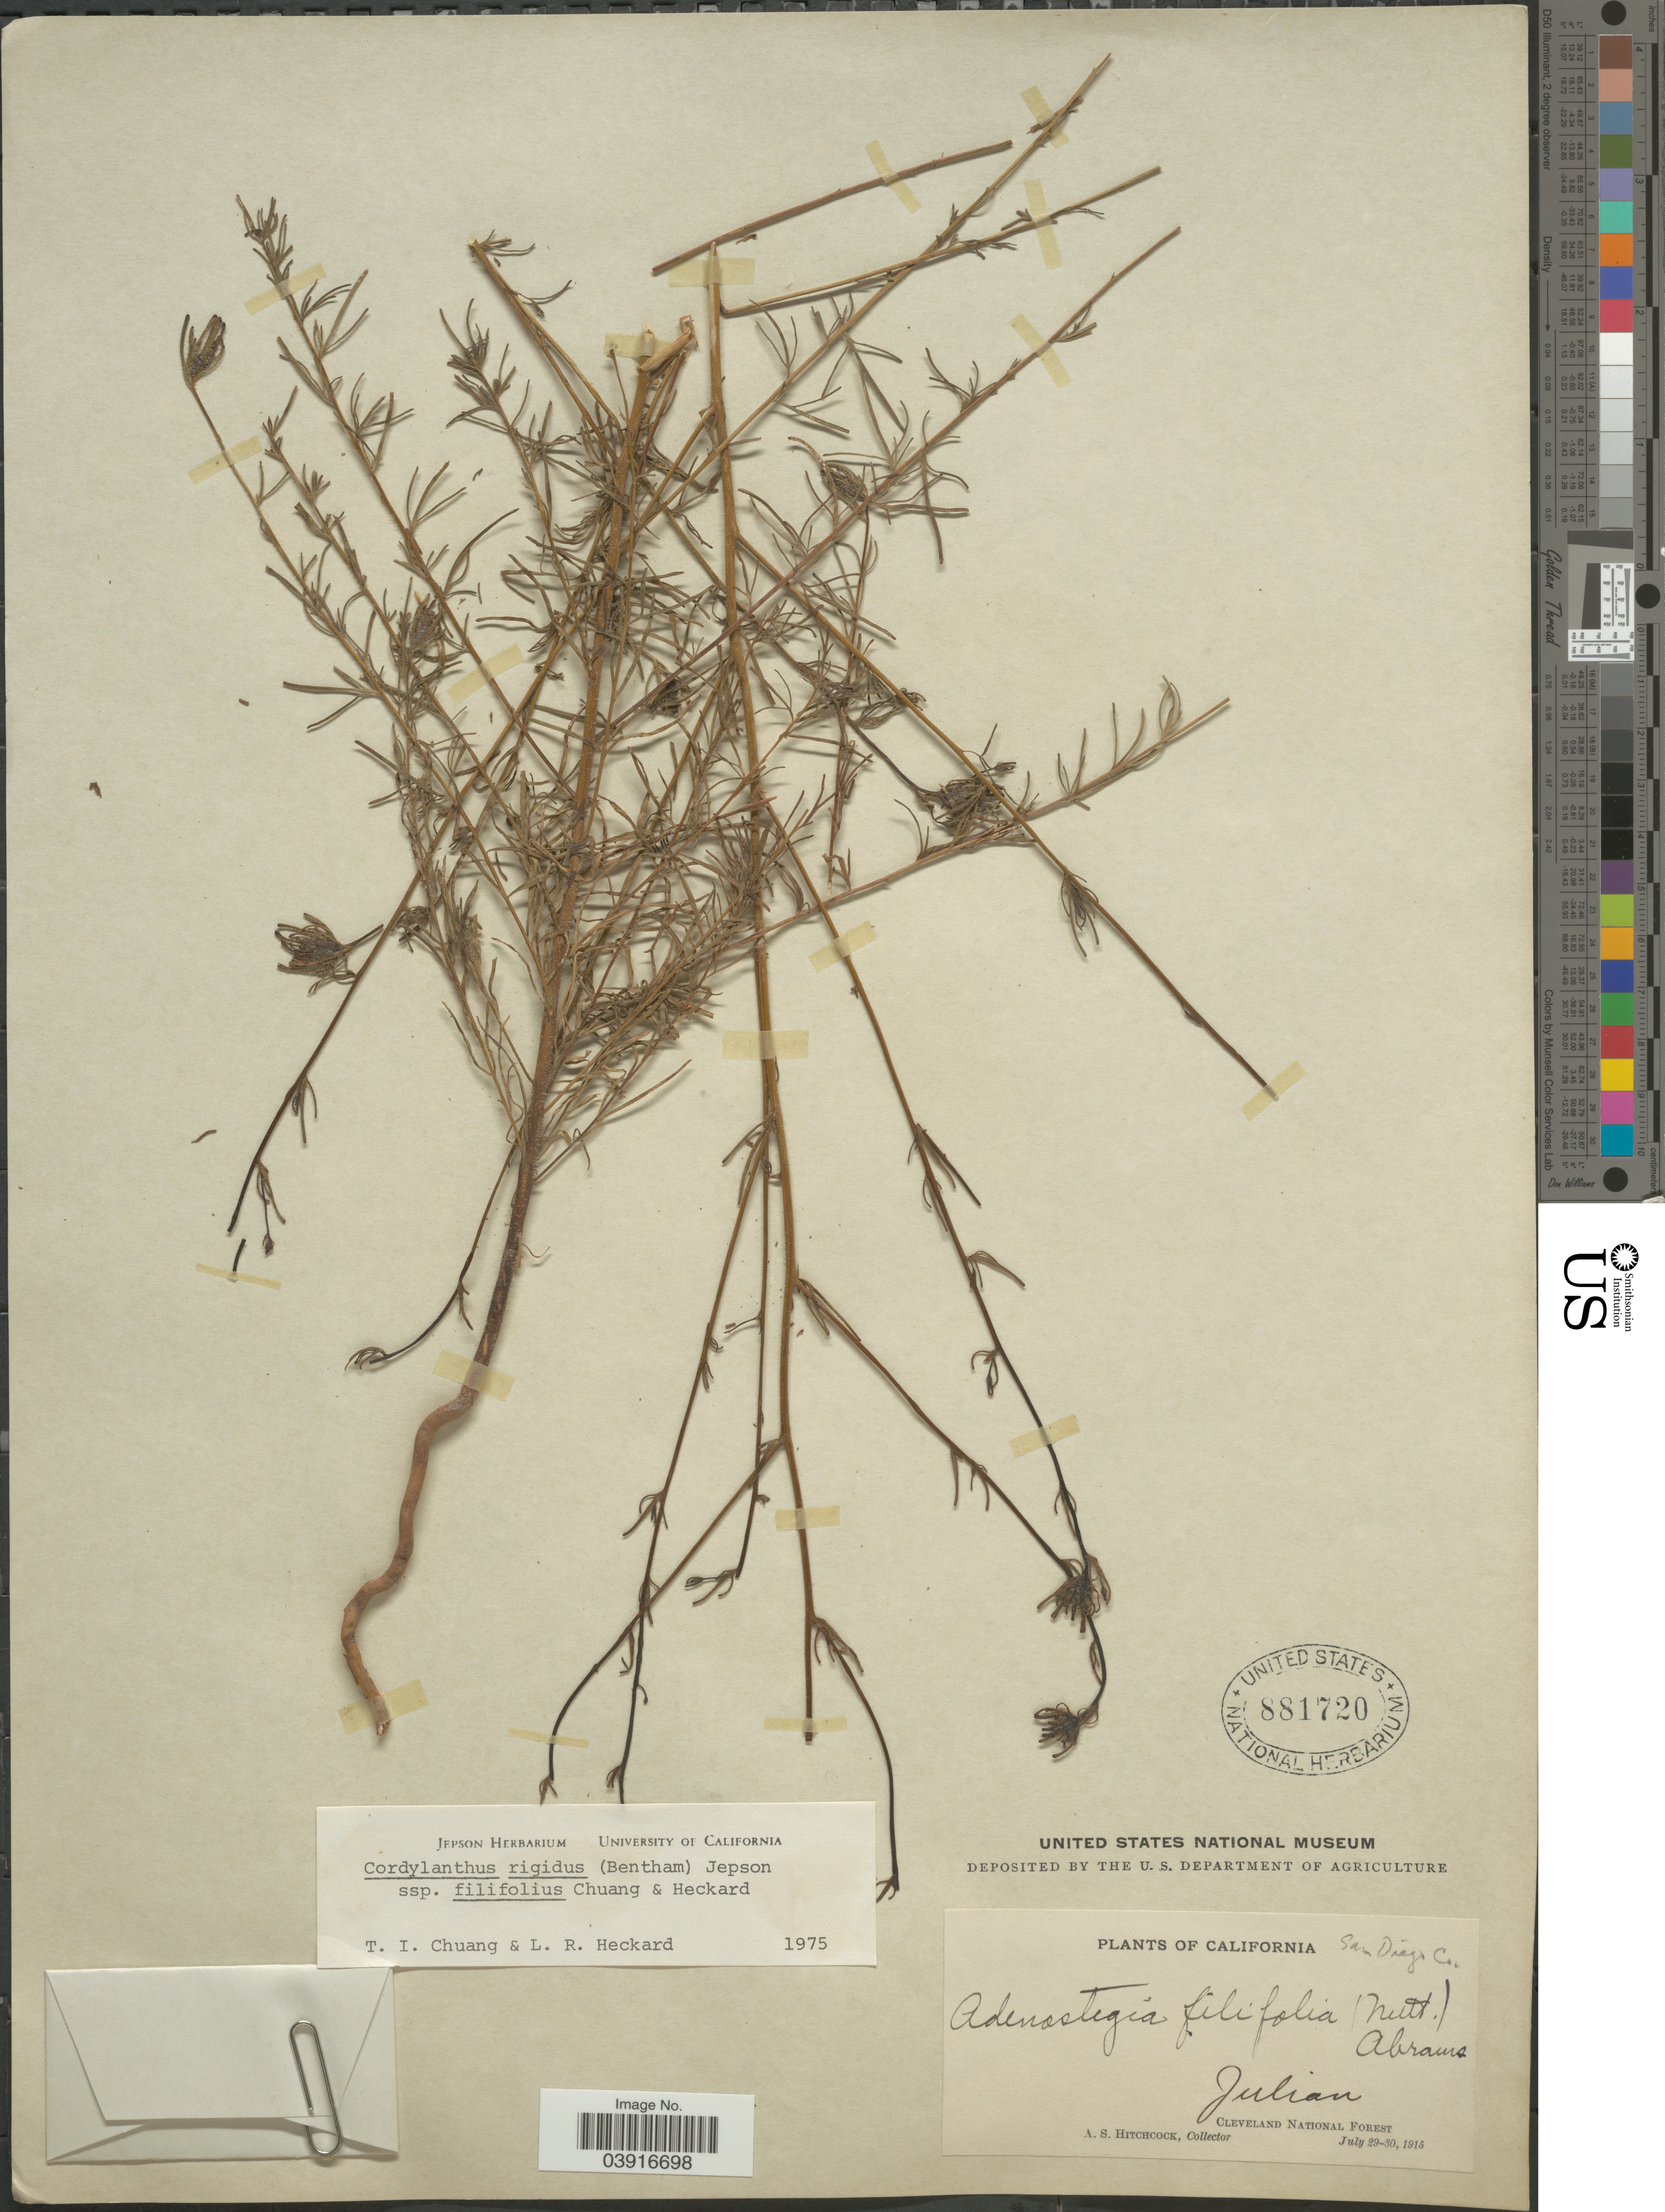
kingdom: Plantae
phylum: Tracheophyta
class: Magnoliopsida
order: Lamiales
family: Orobanchaceae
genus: Cordylanthus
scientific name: Cordylanthus rigidus subsp. filifolius T.I. Chuang & Heckard, ined.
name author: T.I. Chuang & Heckard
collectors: A. S. Hitchcock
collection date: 1915-07-29/1915-07-30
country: United States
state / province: California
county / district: San Diego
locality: San Diego Co. Julian. Cleveland National Forest.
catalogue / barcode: US 881720